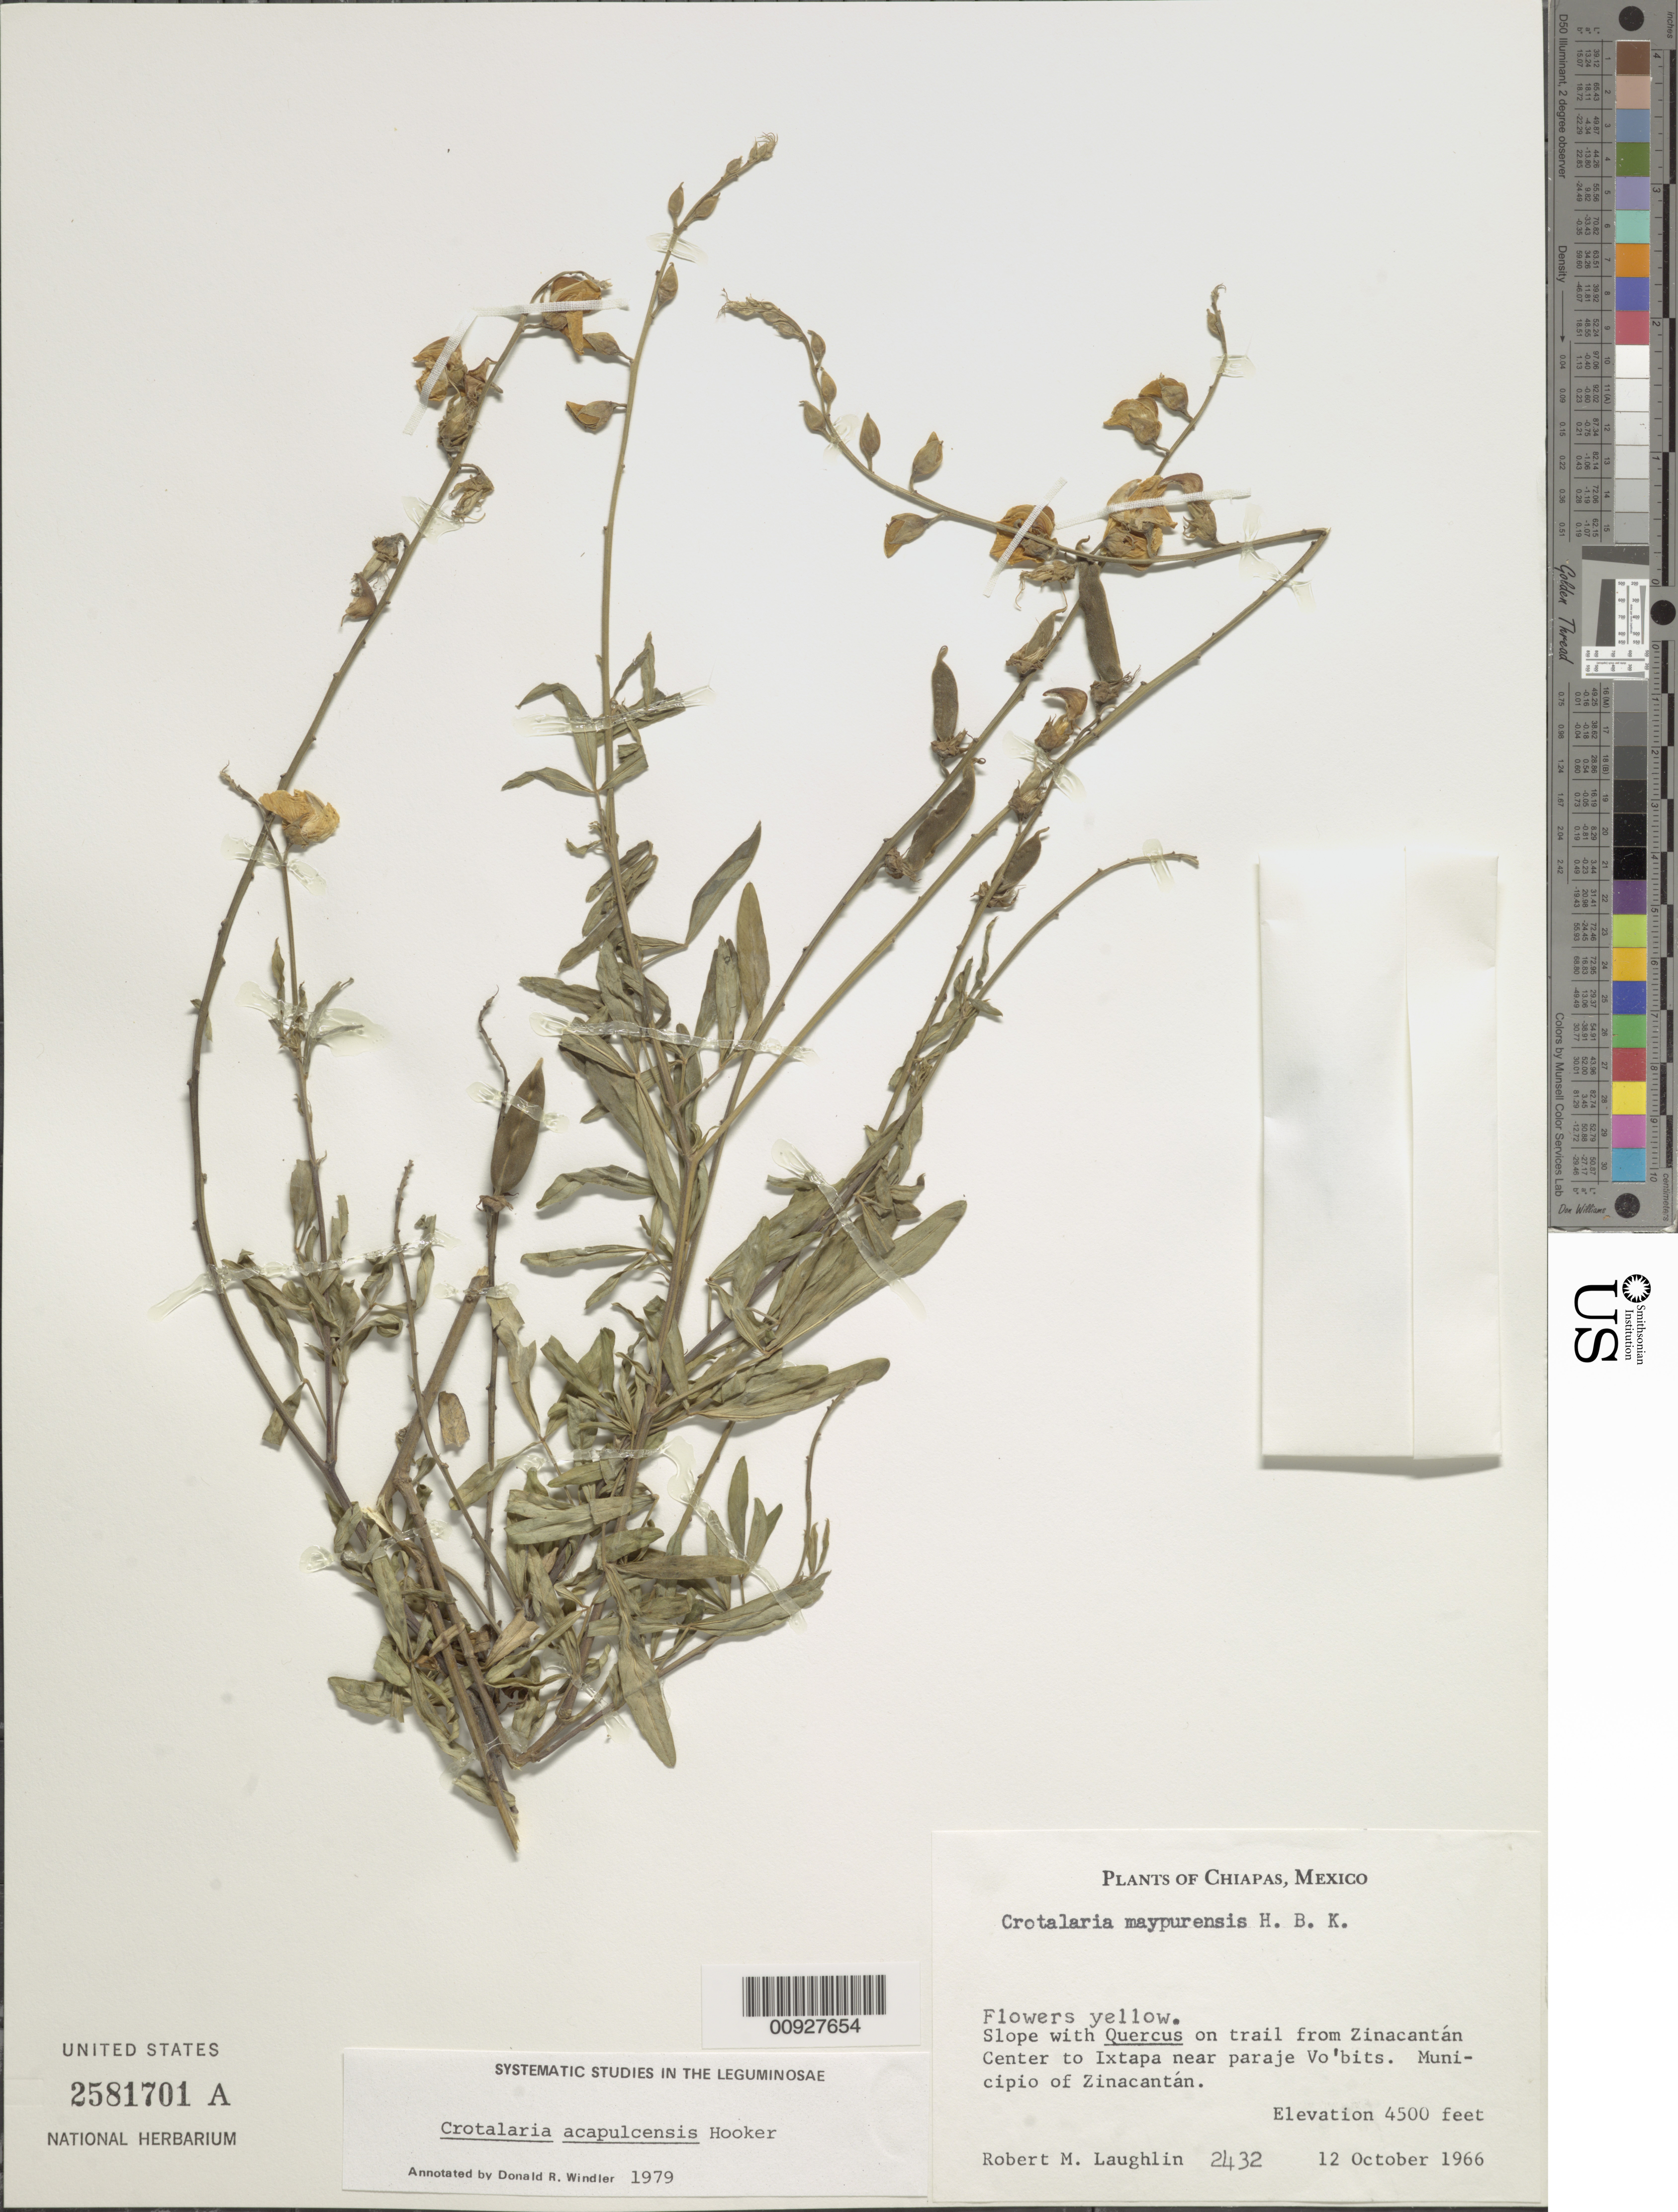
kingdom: Plantae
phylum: Tracheophyta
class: Magnoliopsida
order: Fabales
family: Fabaceae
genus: Crotalaria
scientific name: Crotalaria acapulcensis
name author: Hook. & Arn.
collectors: R. M. Laughlin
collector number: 2432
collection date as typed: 12 Oct 1966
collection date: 1966-10-12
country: Mexico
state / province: Chiapas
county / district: Zinacantán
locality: On trail from Zinacantán Center to Ixtapa near paraje Vo'bits. Municipio of Zinacantán, Chiapas.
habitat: Slope with Quercus on trail.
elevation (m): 1372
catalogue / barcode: US 2581701A